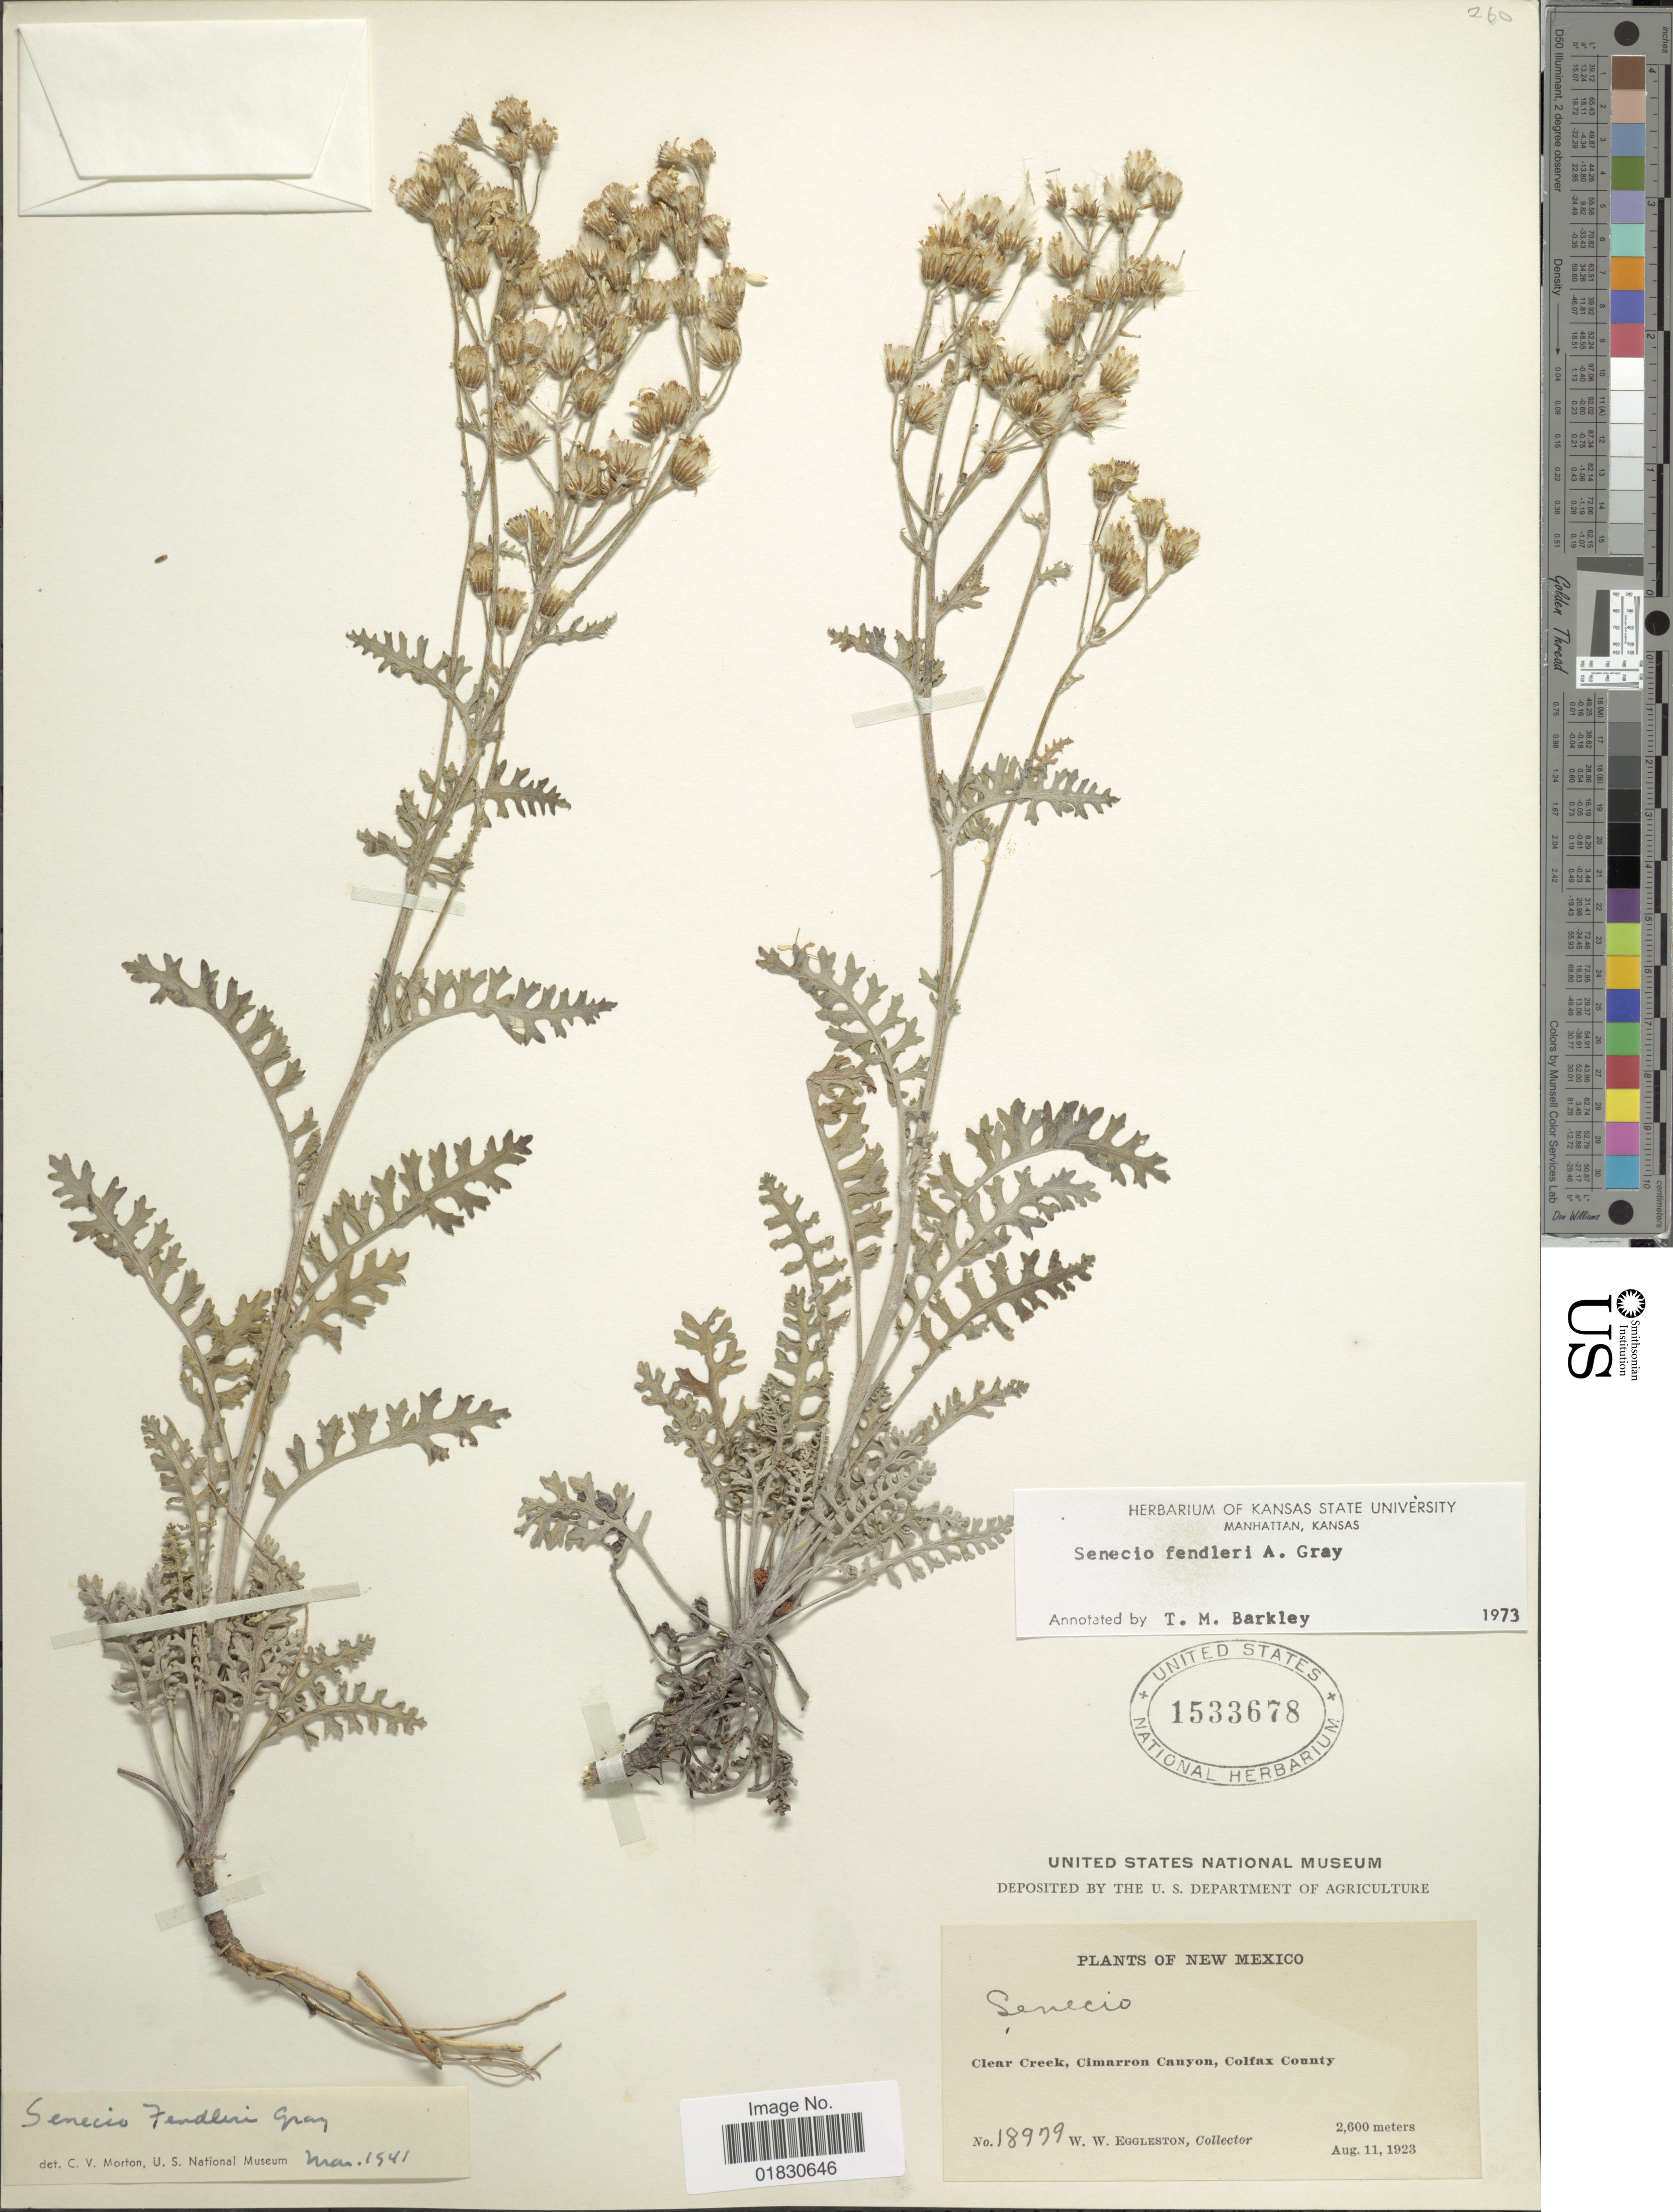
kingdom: Plantae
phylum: Tracheophyta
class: Magnoliopsida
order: Asterales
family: Asteraceae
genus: Packera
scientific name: Packera fendleri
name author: (A. Gray) W.A. Weber & Á. Löve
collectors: W. W. Eggleston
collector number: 18979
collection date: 1923-08-11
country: United States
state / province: New Mexico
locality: Clear Creek, Cimarron Canyon, Colfax County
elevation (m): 2600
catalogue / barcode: US 1533678